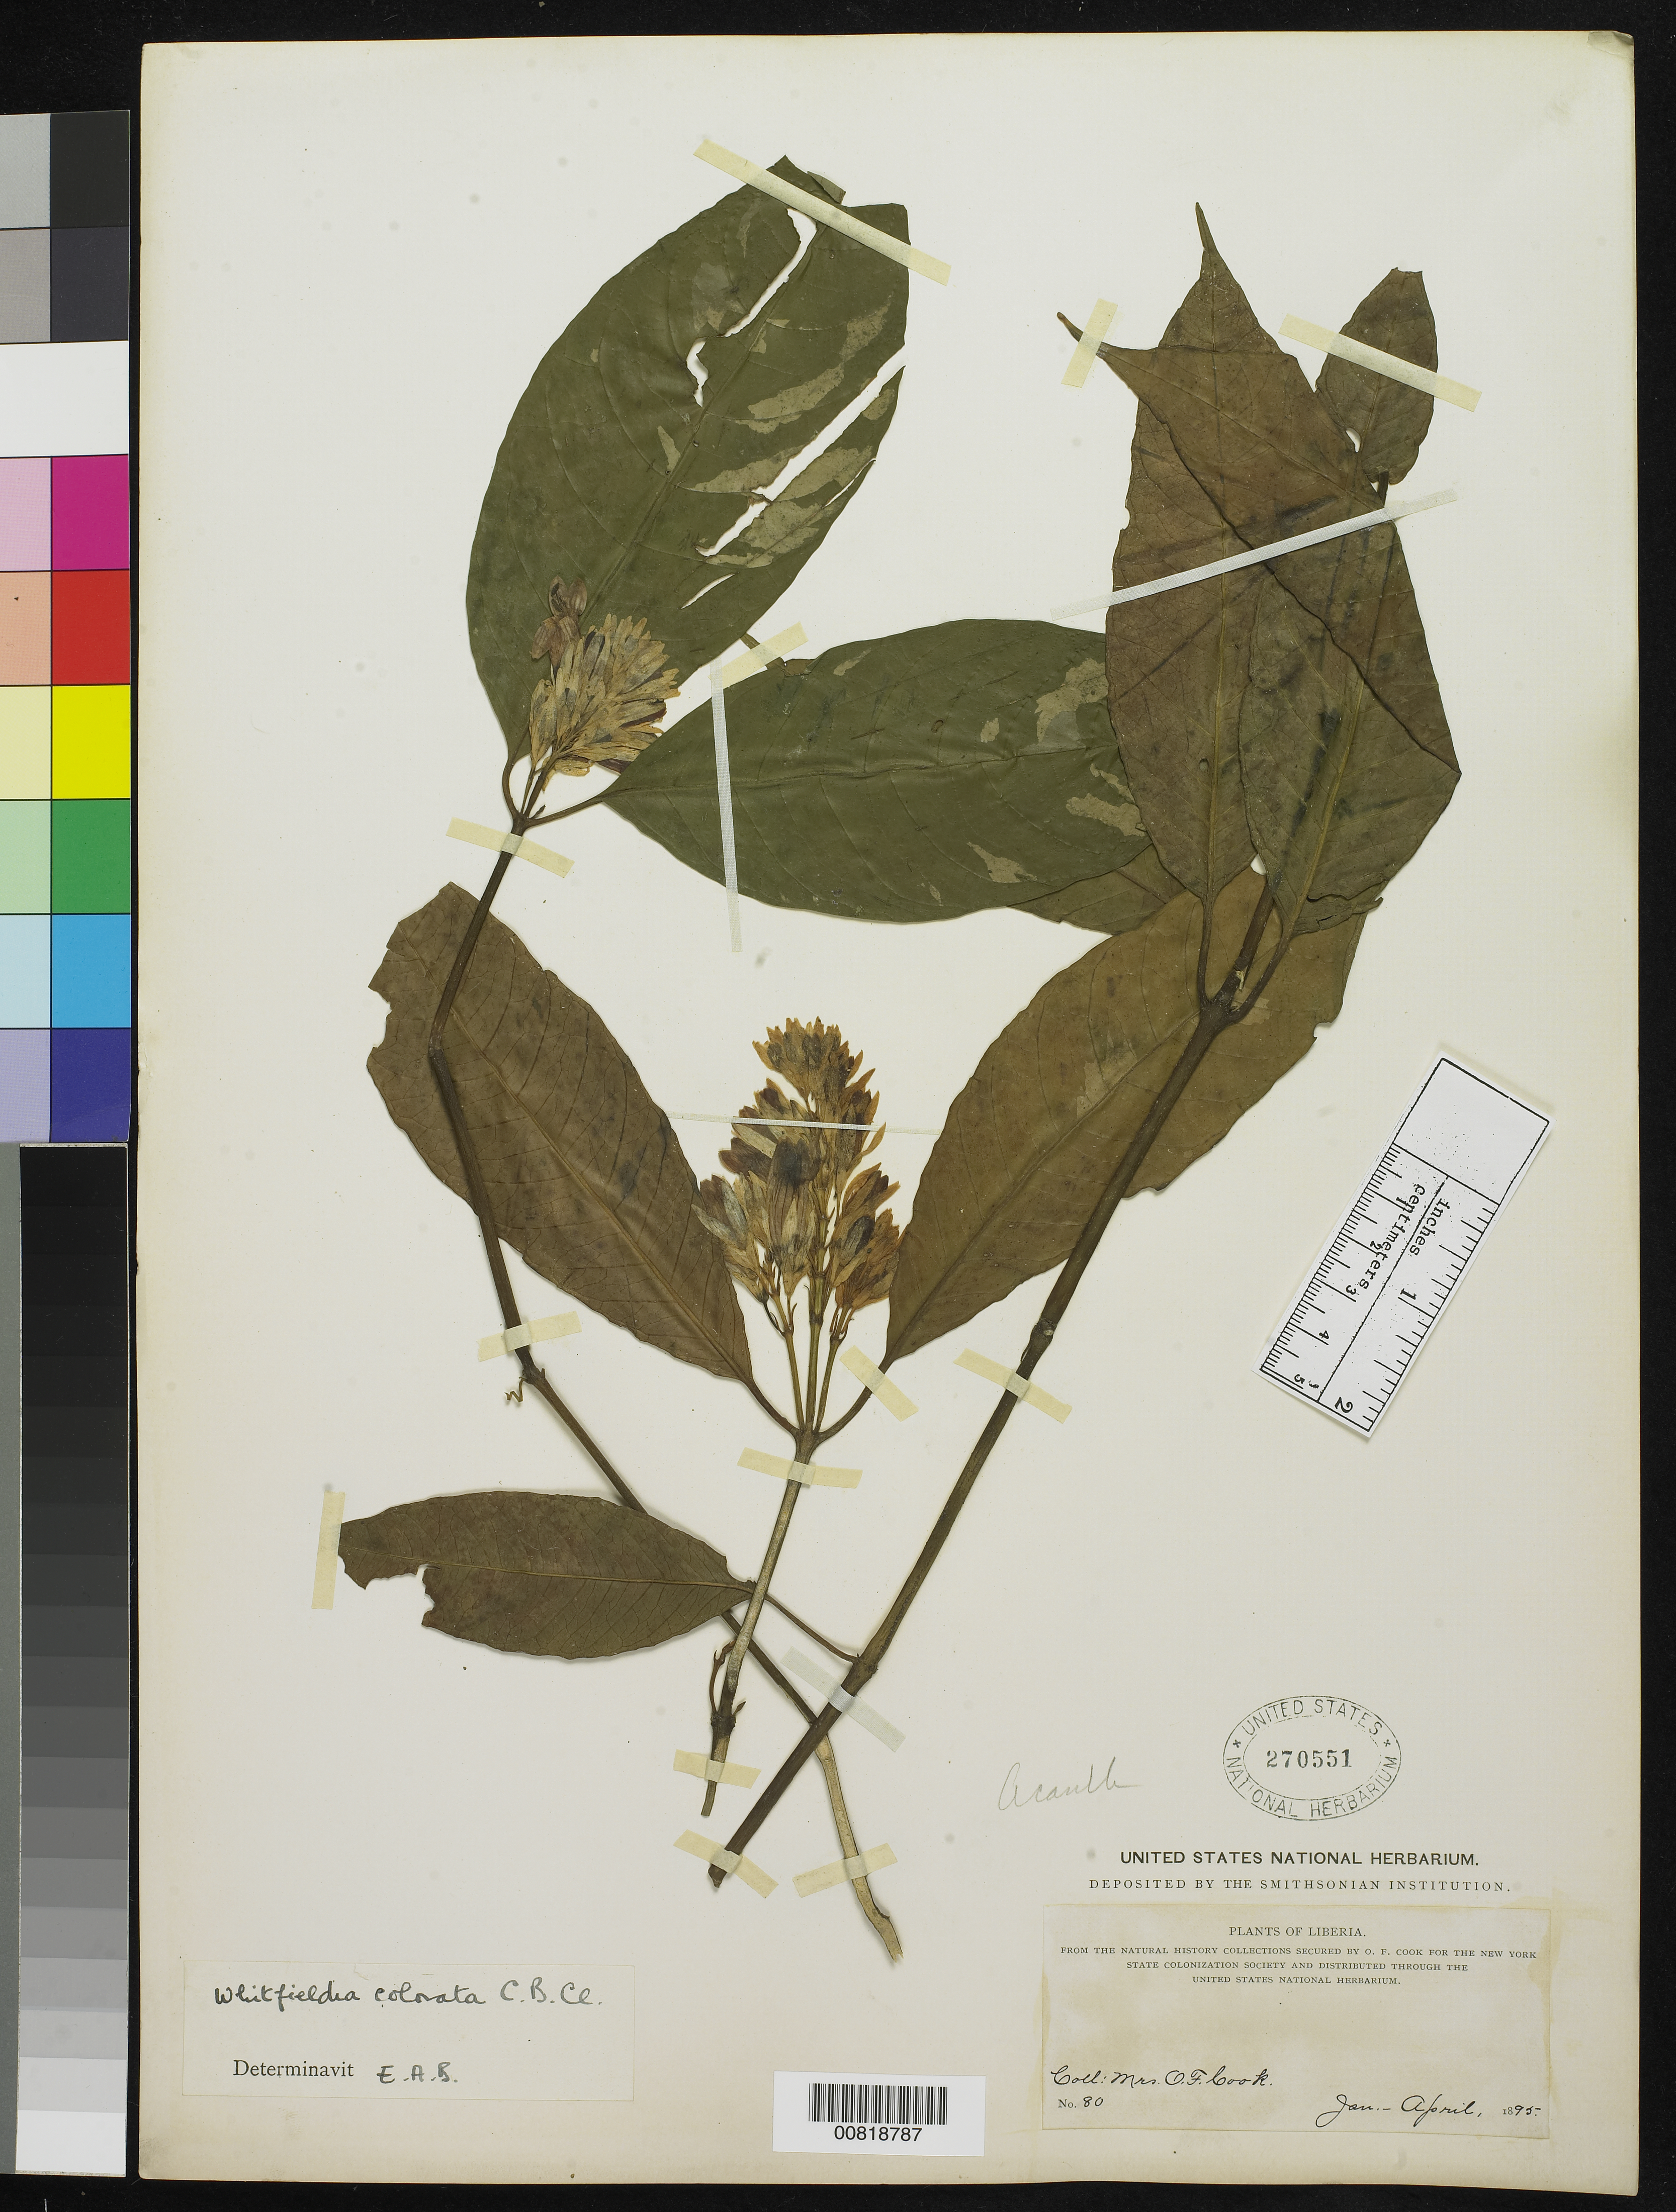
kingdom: Plantae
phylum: Tracheophyta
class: Magnoliopsida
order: Lamiales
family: Acanthaceae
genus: Whitfieldia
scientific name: Whitfieldia colorata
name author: Stapf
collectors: Alice C. Cook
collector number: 80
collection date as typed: Jan 1895 to -- Apr 1895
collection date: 1895-01/1895-04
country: Liberia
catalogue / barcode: US 270551